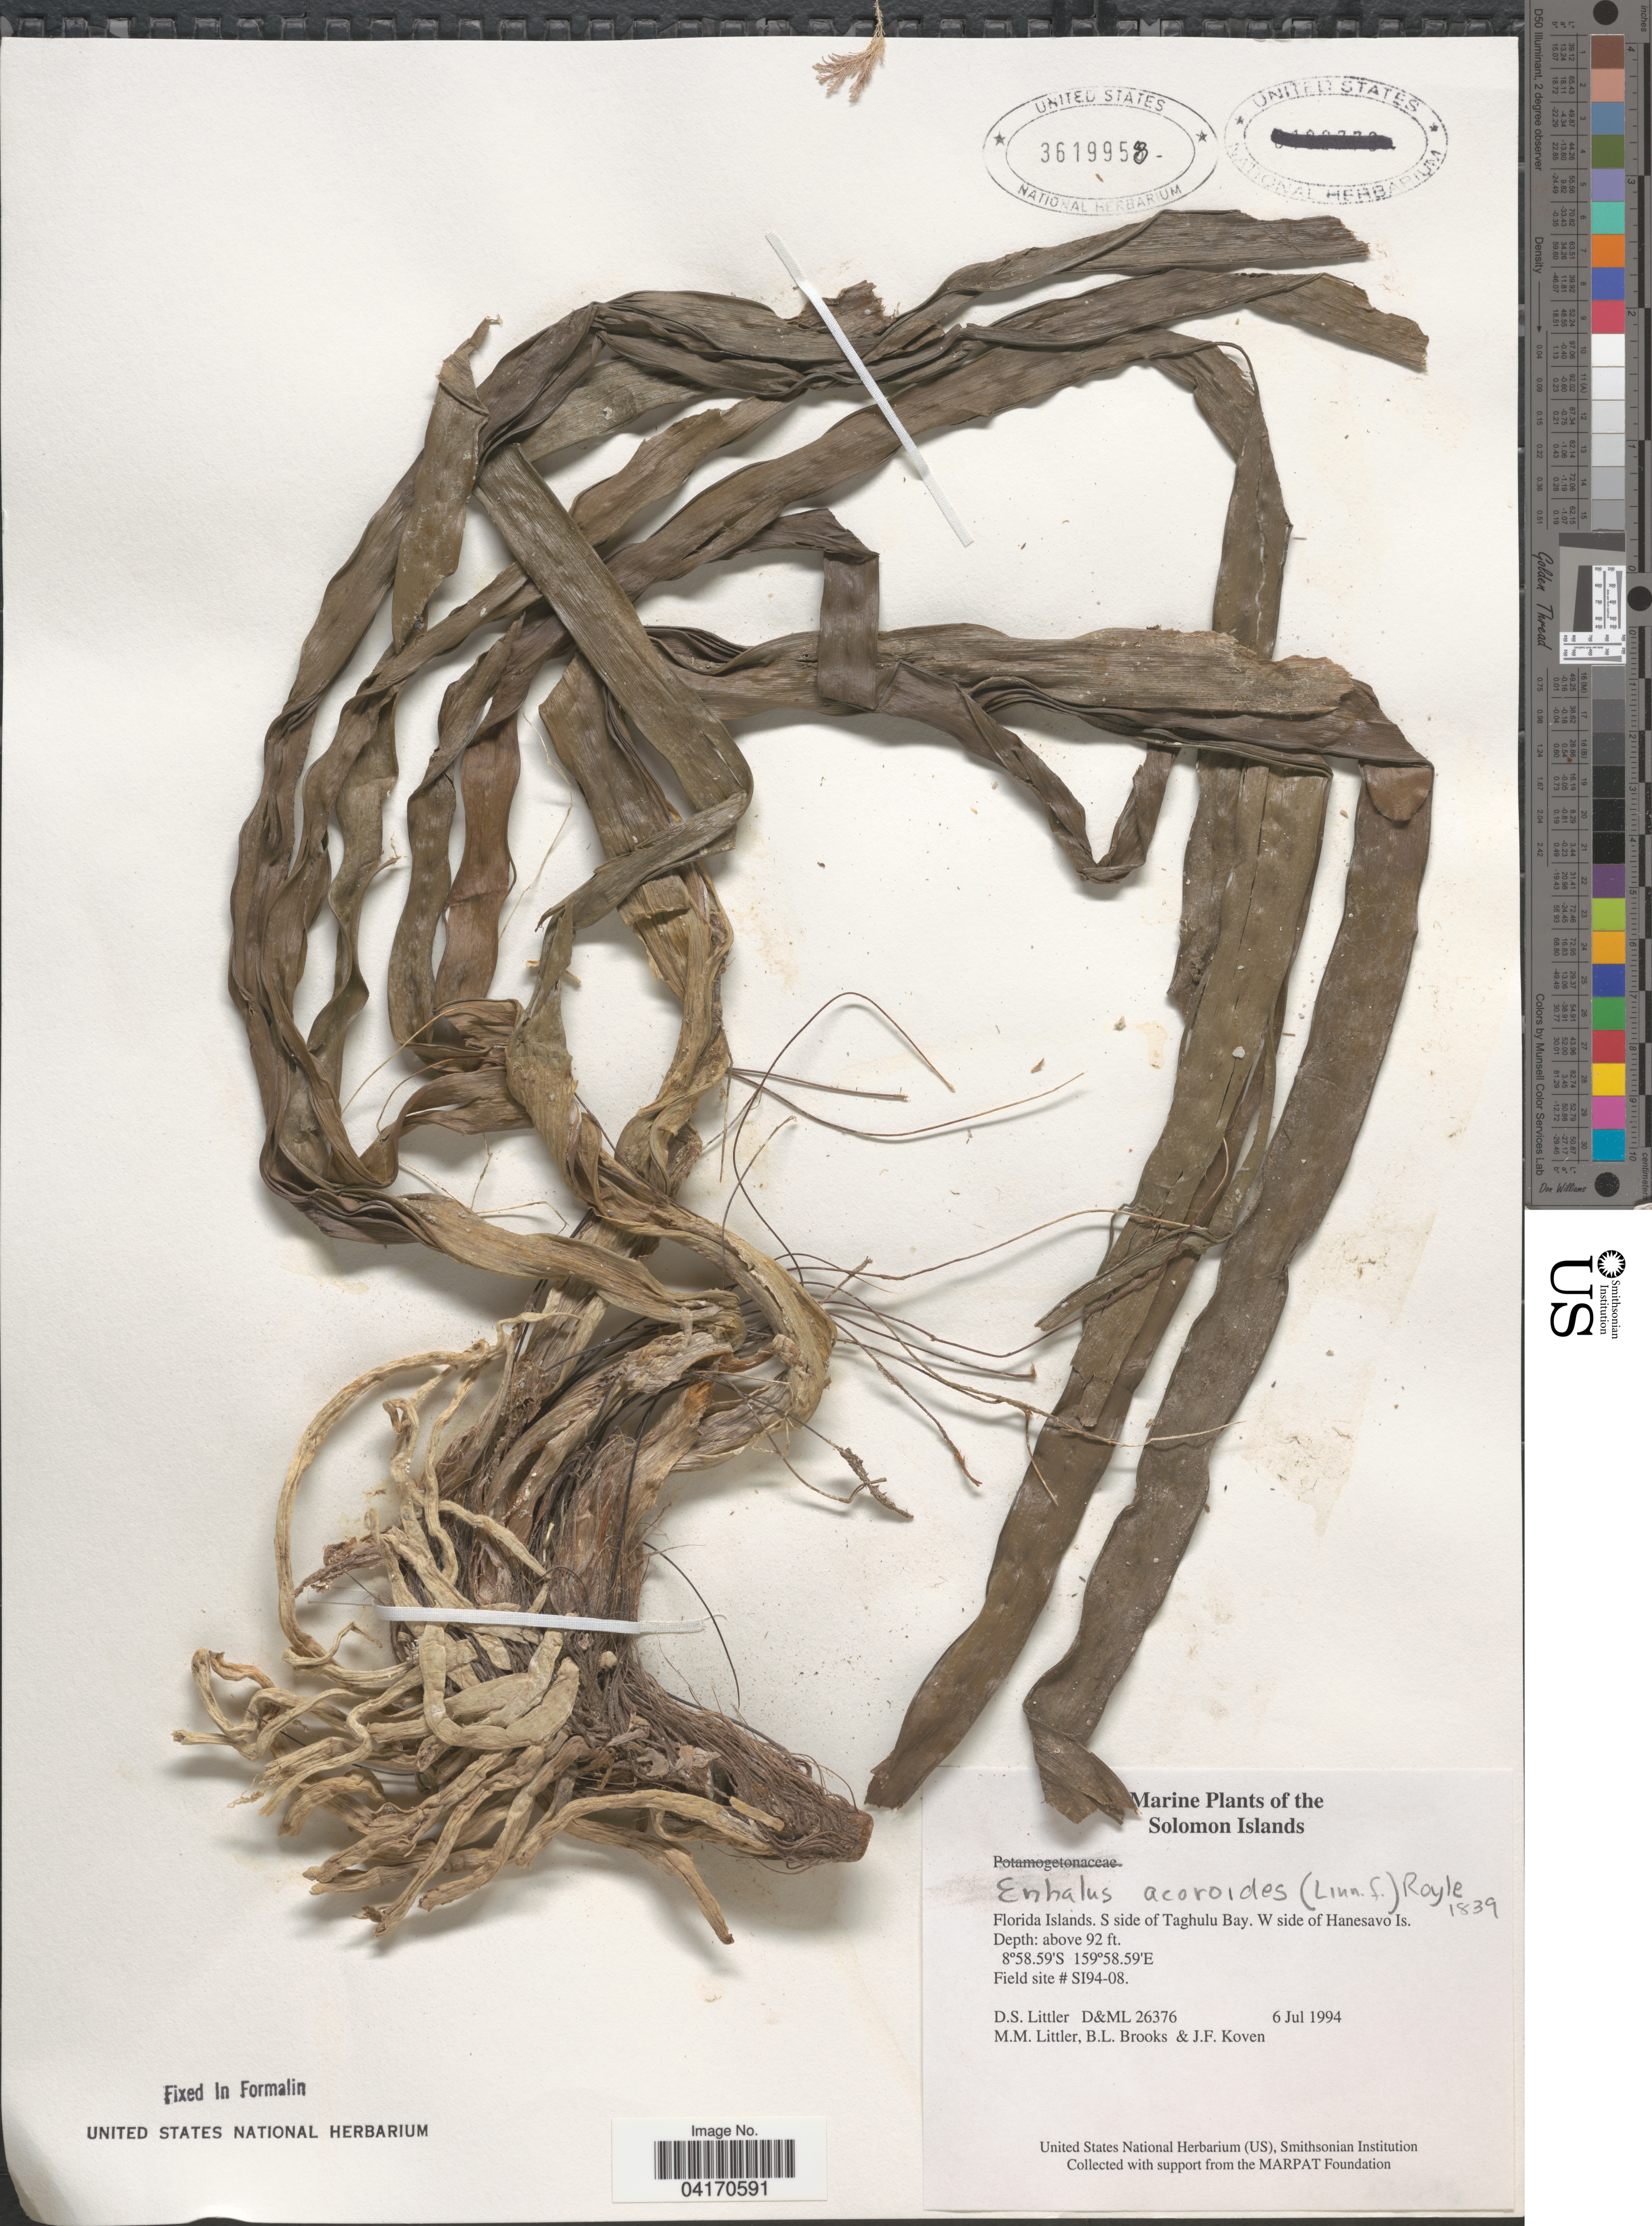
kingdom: Plantae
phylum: Tracheophyta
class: Liliopsida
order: Alismatales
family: Hydrocharitaceae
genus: Enhalus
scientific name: Enhalus acoroides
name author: (L. f.) Royle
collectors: D. S. Littler, B. Brooks & J. Koven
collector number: D&ML26376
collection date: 1994-07-06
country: Solomon Islands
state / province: Solomon Islands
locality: Florida Islands. S side of Taghulu Bay. W side of Hanesavo Is. Field site # SI94-08.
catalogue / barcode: US 3619958